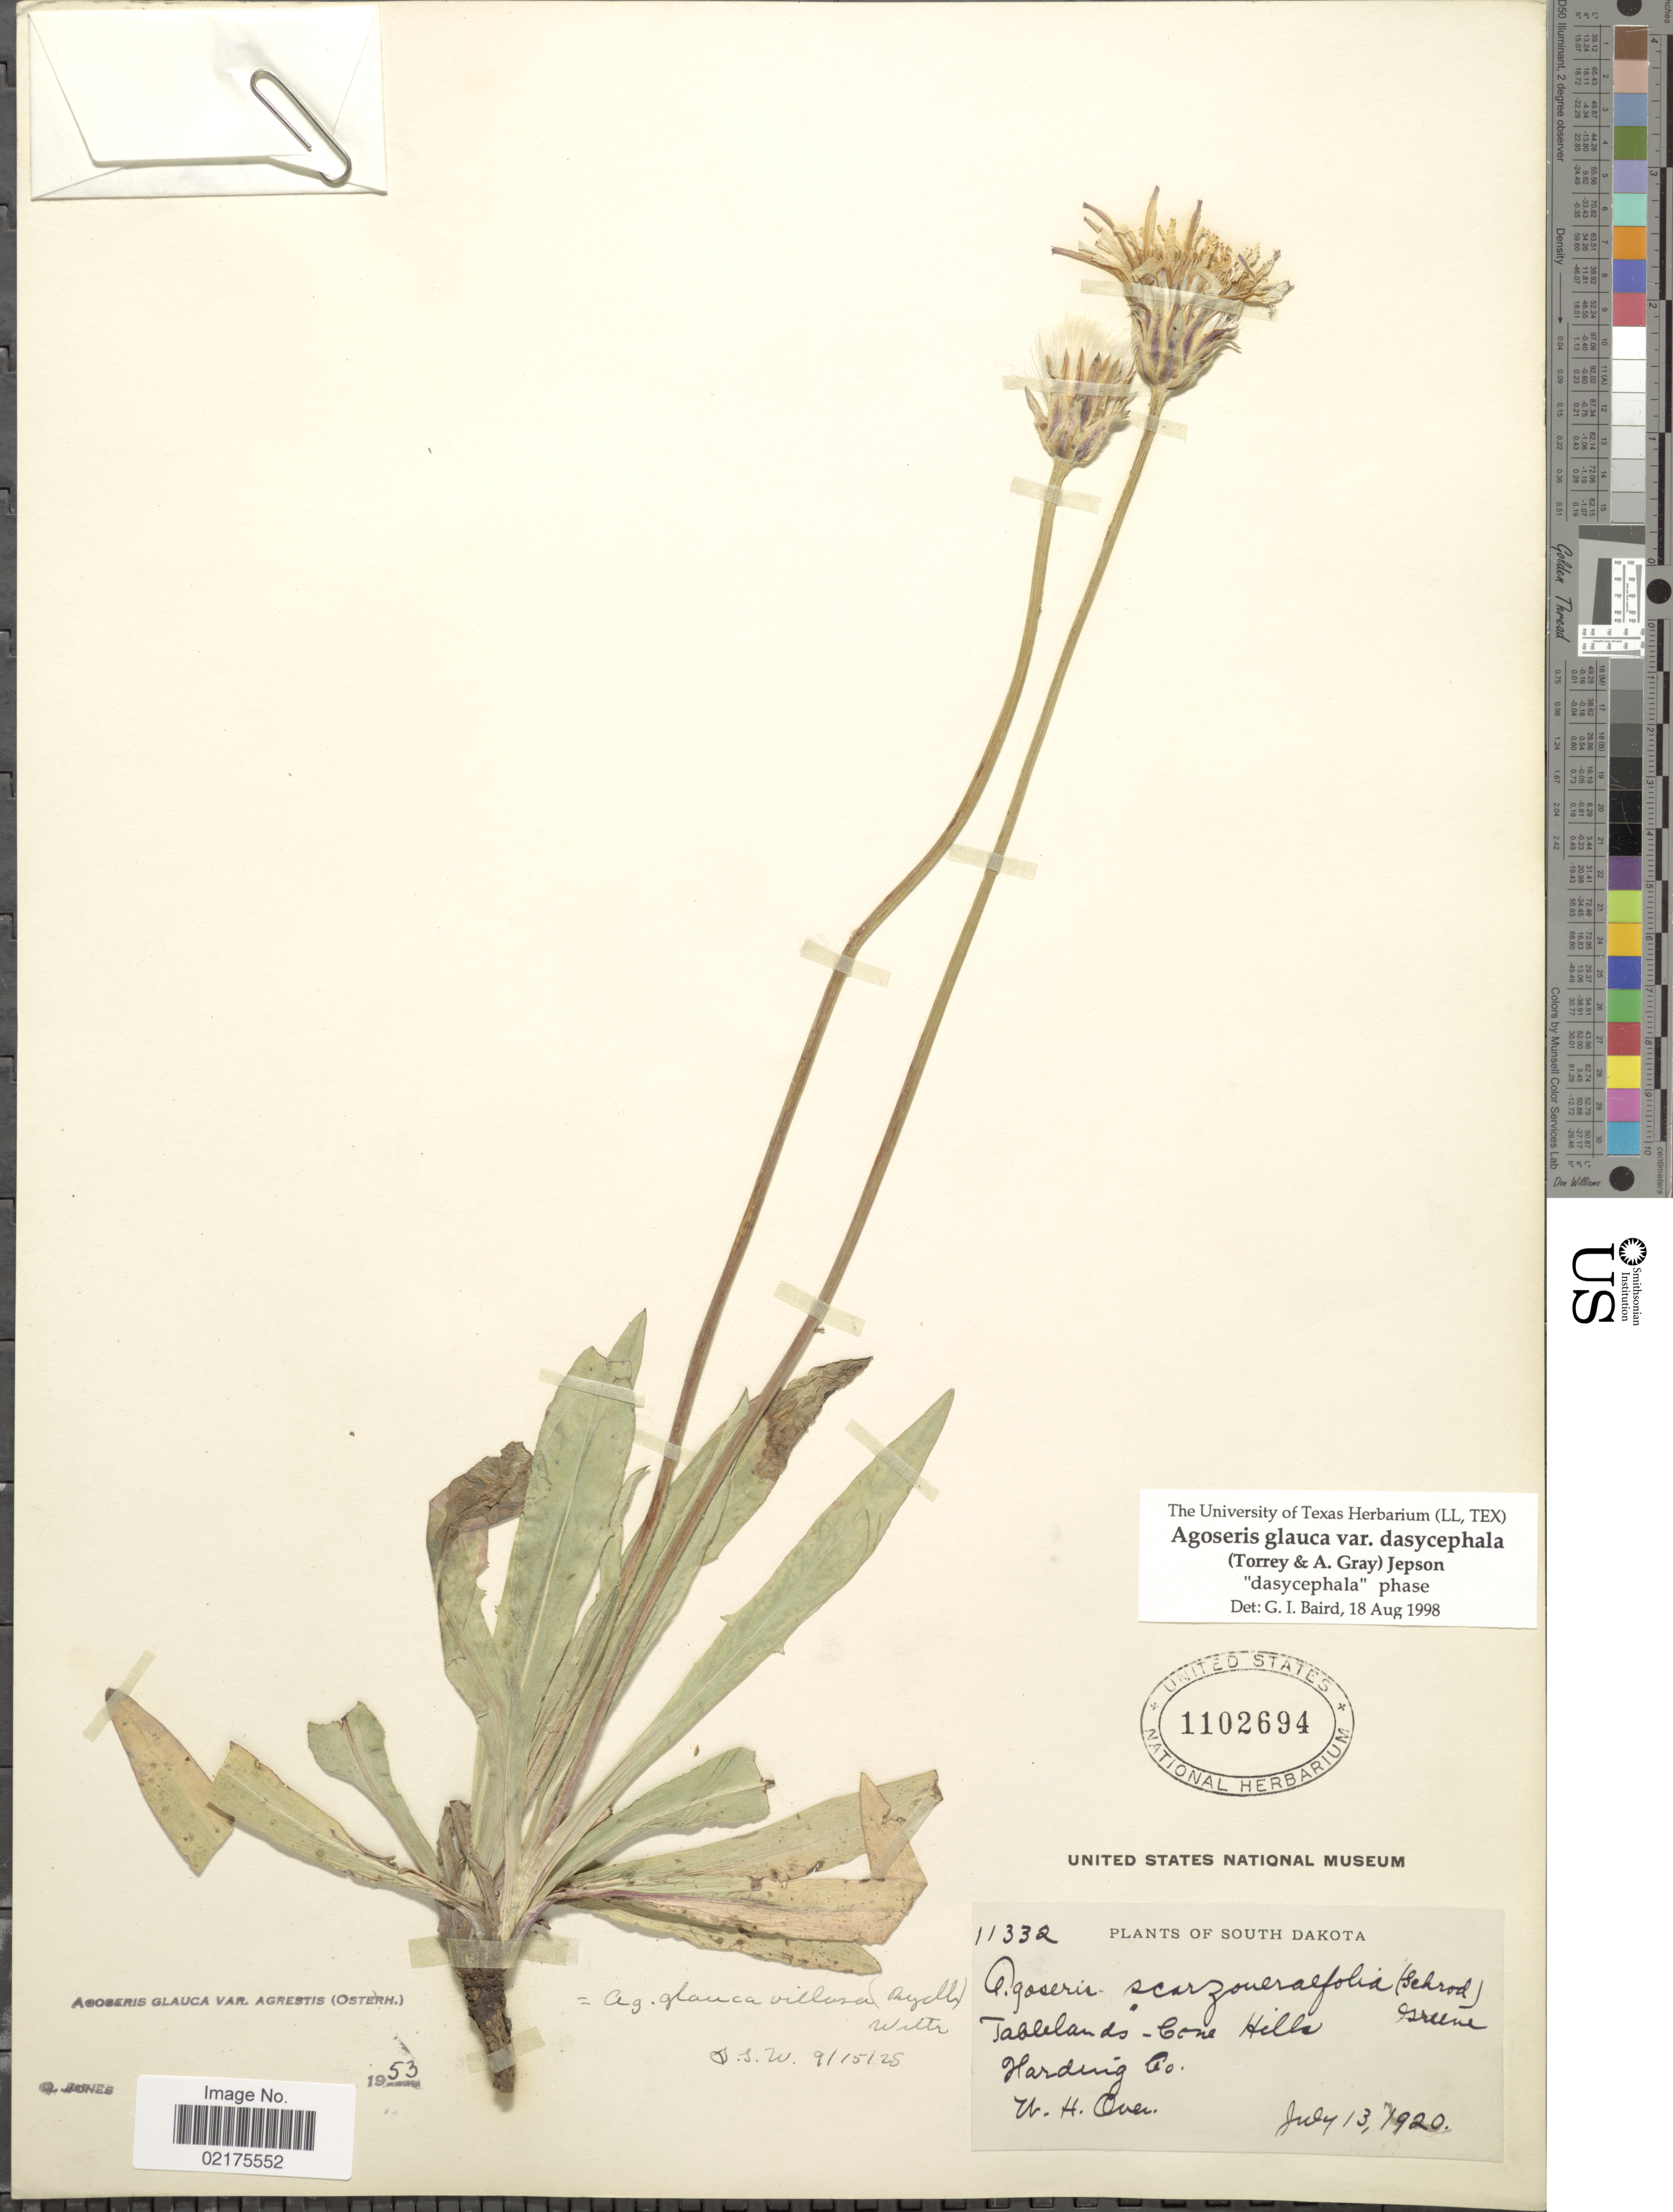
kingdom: Plantae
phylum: Tracheophyta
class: Magnoliopsida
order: Asterales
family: Asteraceae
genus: Agoseris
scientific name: Agoseris glauca var. dasycephala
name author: (Torr. & A. Gray) Jeps.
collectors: W. Over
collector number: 11332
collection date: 1920-07-13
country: United States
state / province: South Dakota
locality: Tablelands-Cone Hills, Harding Co.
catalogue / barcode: US 1102694